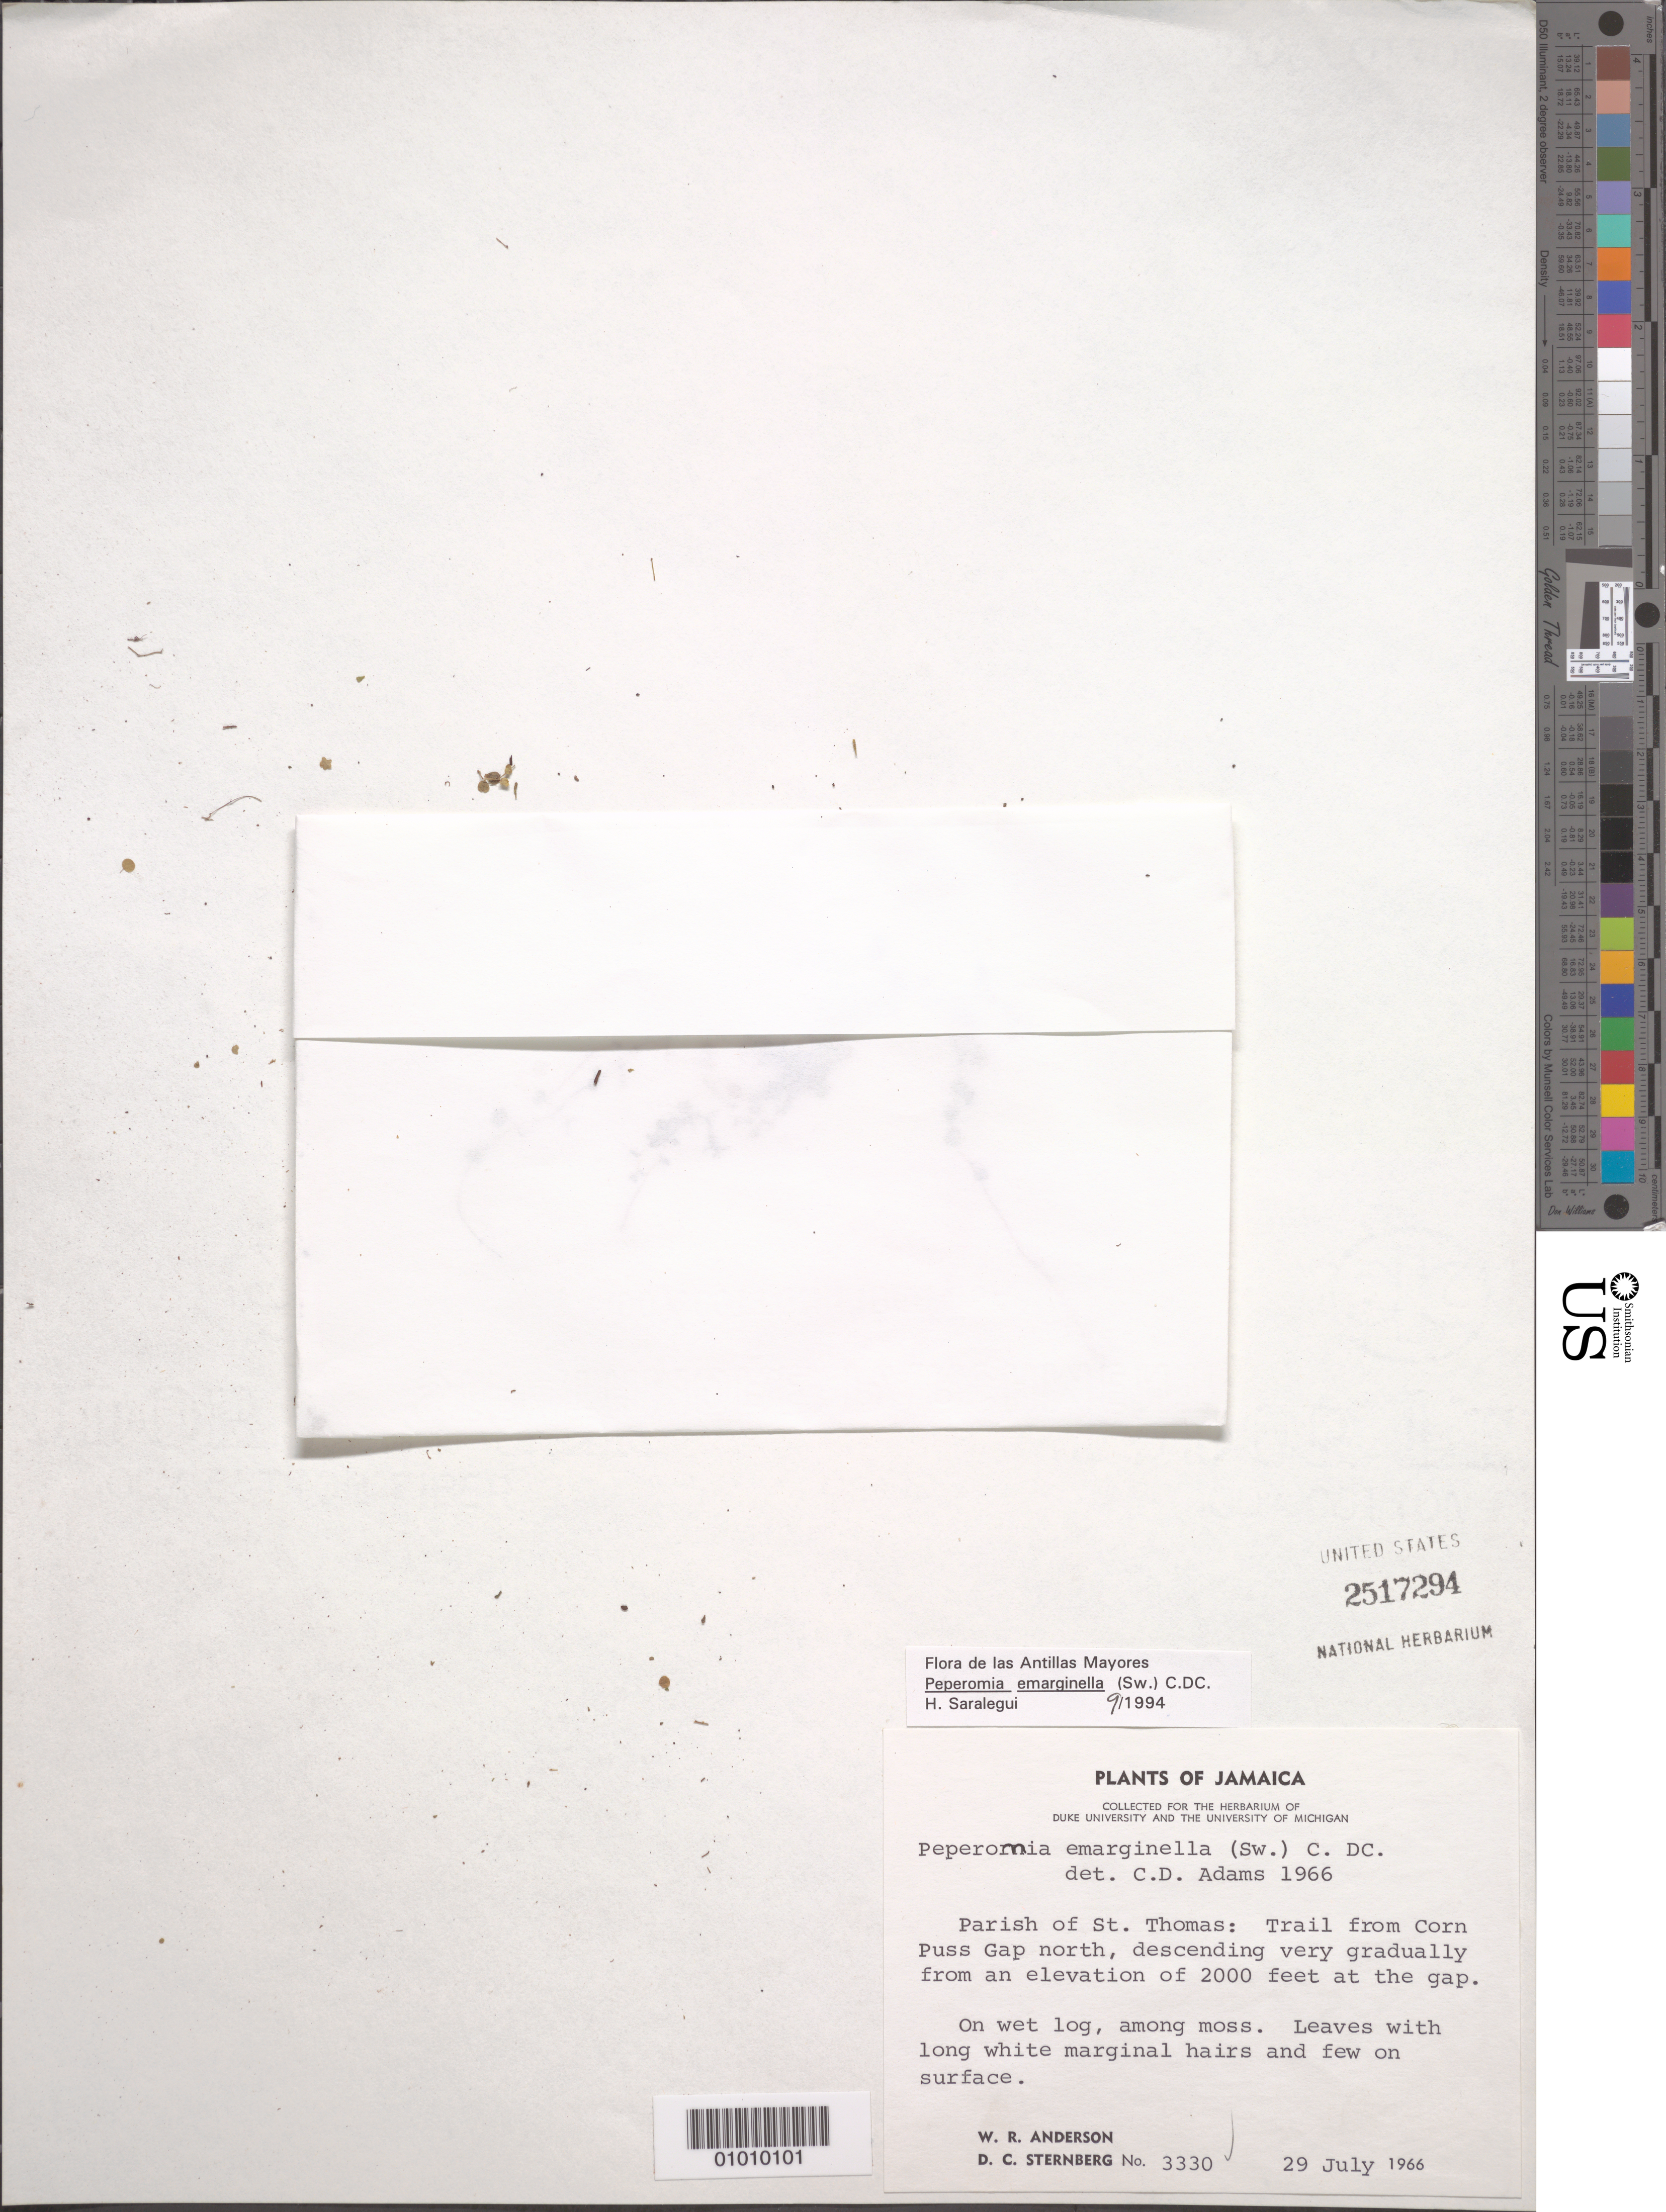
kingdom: Plantae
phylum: Tracheophyta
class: Magnoliopsida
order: Piperales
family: Piperaceae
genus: Peperomia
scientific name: Peperomia emarginella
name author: (Sw. ex Wikstr.) C. DC.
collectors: W. R. Anderson & D. Sternberg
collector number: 3330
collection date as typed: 29 Jul 1966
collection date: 1966-07-29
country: Jamaica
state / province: Saint Thomas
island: Jamaica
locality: Trail from Corn Puss Gap N, descending very gradually from elevation of 2000ft at the gap.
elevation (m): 610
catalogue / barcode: US 2517294